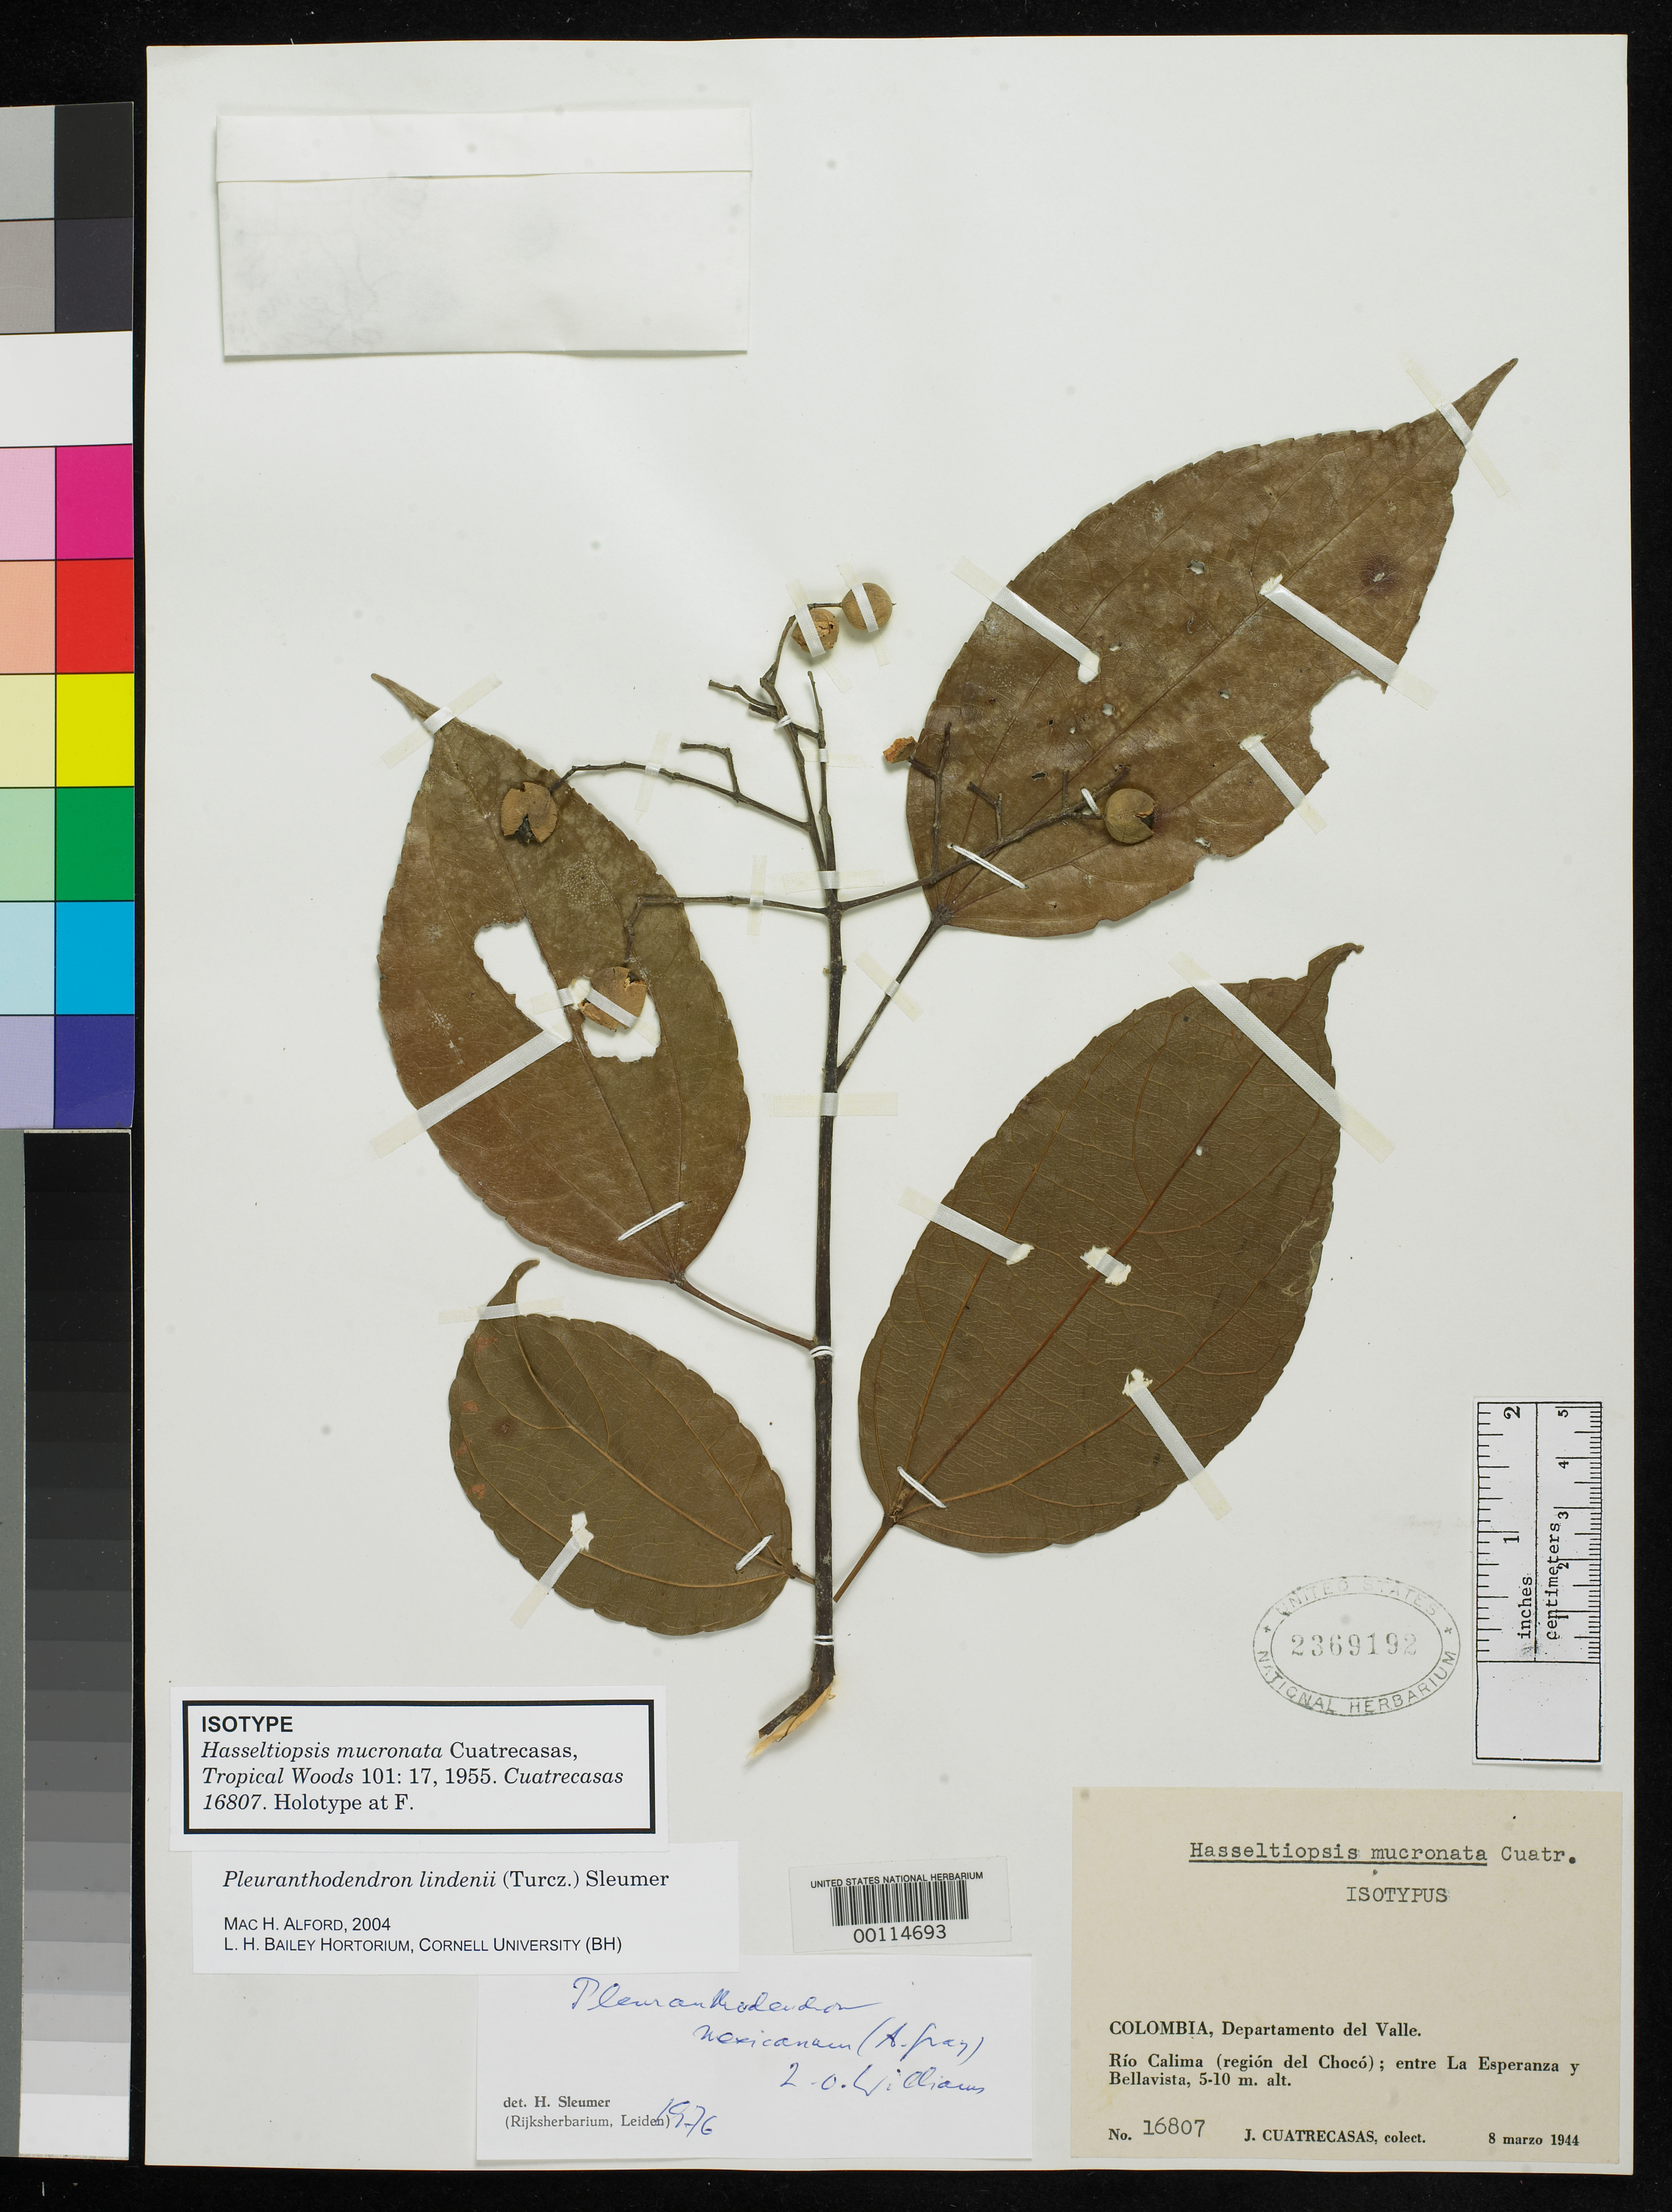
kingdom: Plantae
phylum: Tracheophyta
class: Magnoliopsida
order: Malpighiales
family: Salicaceae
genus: Hasseltiopsis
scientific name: Hasseltiopsis mucronata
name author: Cuatrec.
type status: Isotype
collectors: J. Cuatrecasas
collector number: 16807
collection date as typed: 08 Mar 1944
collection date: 1944-03-08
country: Colombia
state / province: Valle del Cauca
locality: Rio Calima.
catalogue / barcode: US 2369192